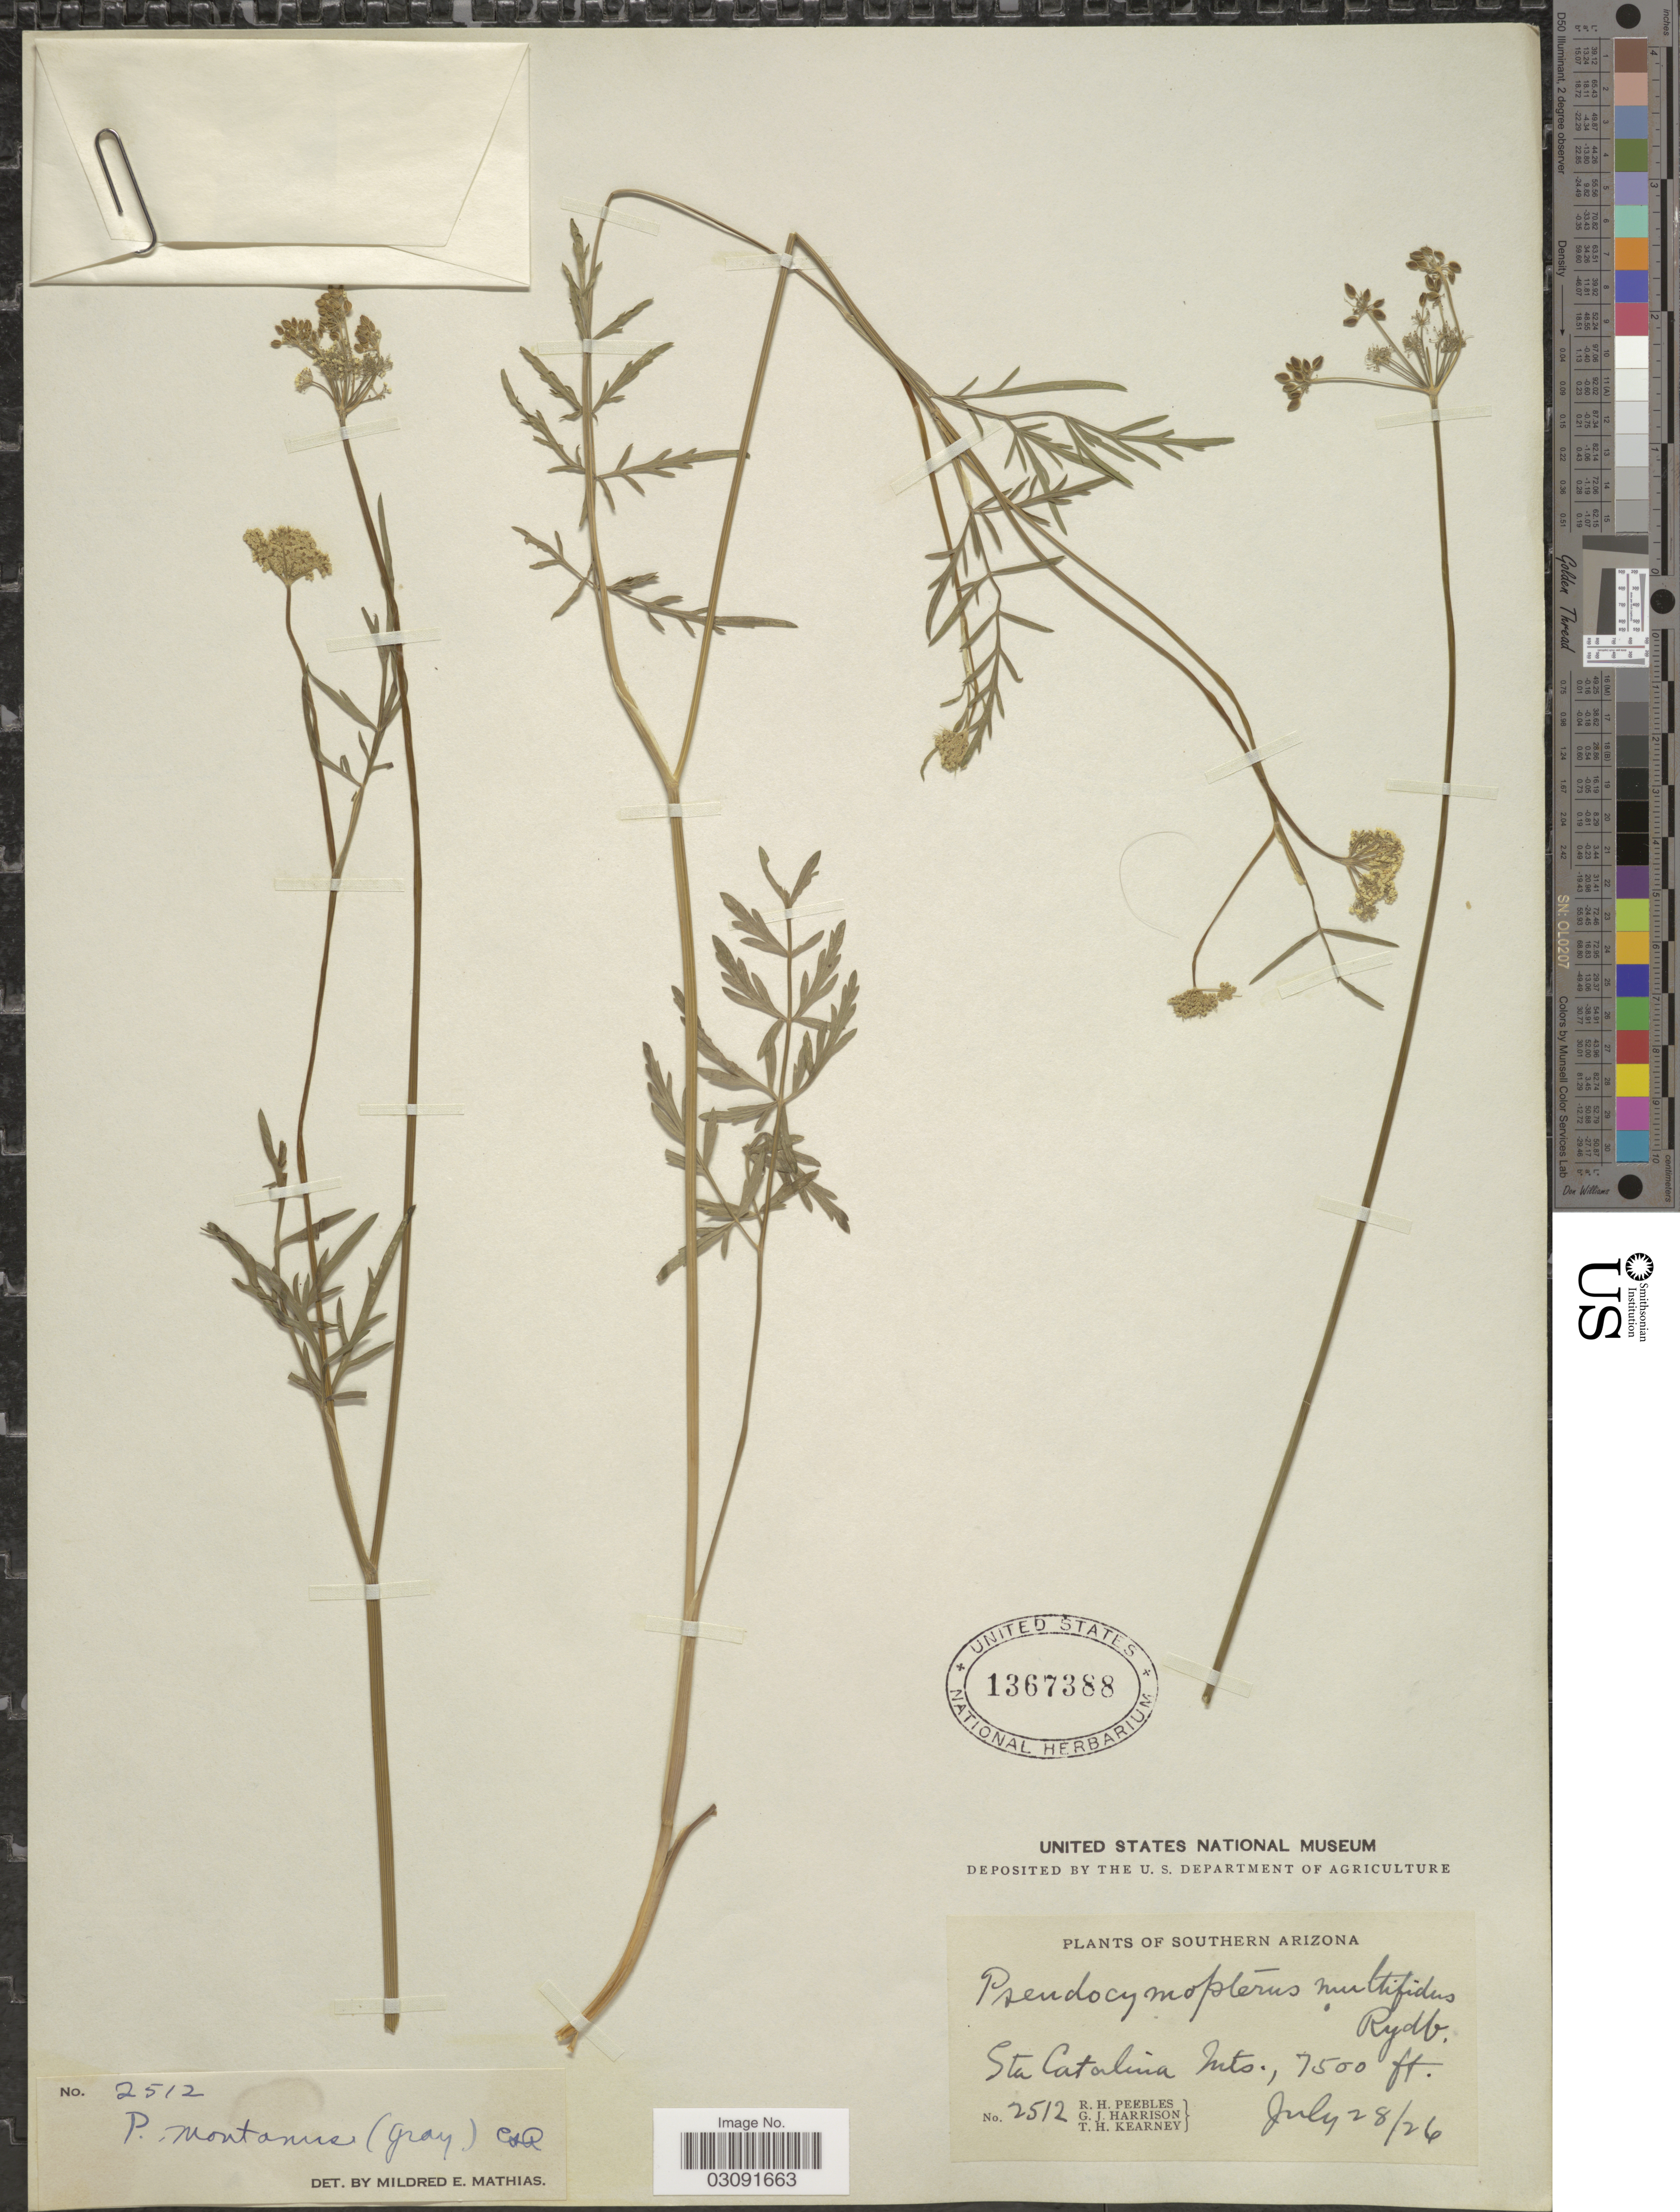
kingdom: Plantae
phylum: Tracheophyta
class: Magnoliopsida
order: Apiales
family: Apiaceae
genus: Pseudocymopterus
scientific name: Pseudocymopterus montanus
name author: (A. Gray) J.M. Coult. & Rose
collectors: R. H. Peebles, G. J. Harrison & T. H. Kearney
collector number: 2512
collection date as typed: Transcribed d/m/y: 28/7/26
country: United States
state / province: Arizona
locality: Southern Arizona, Sta Catalina Mts.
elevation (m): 2286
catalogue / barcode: US 1367388